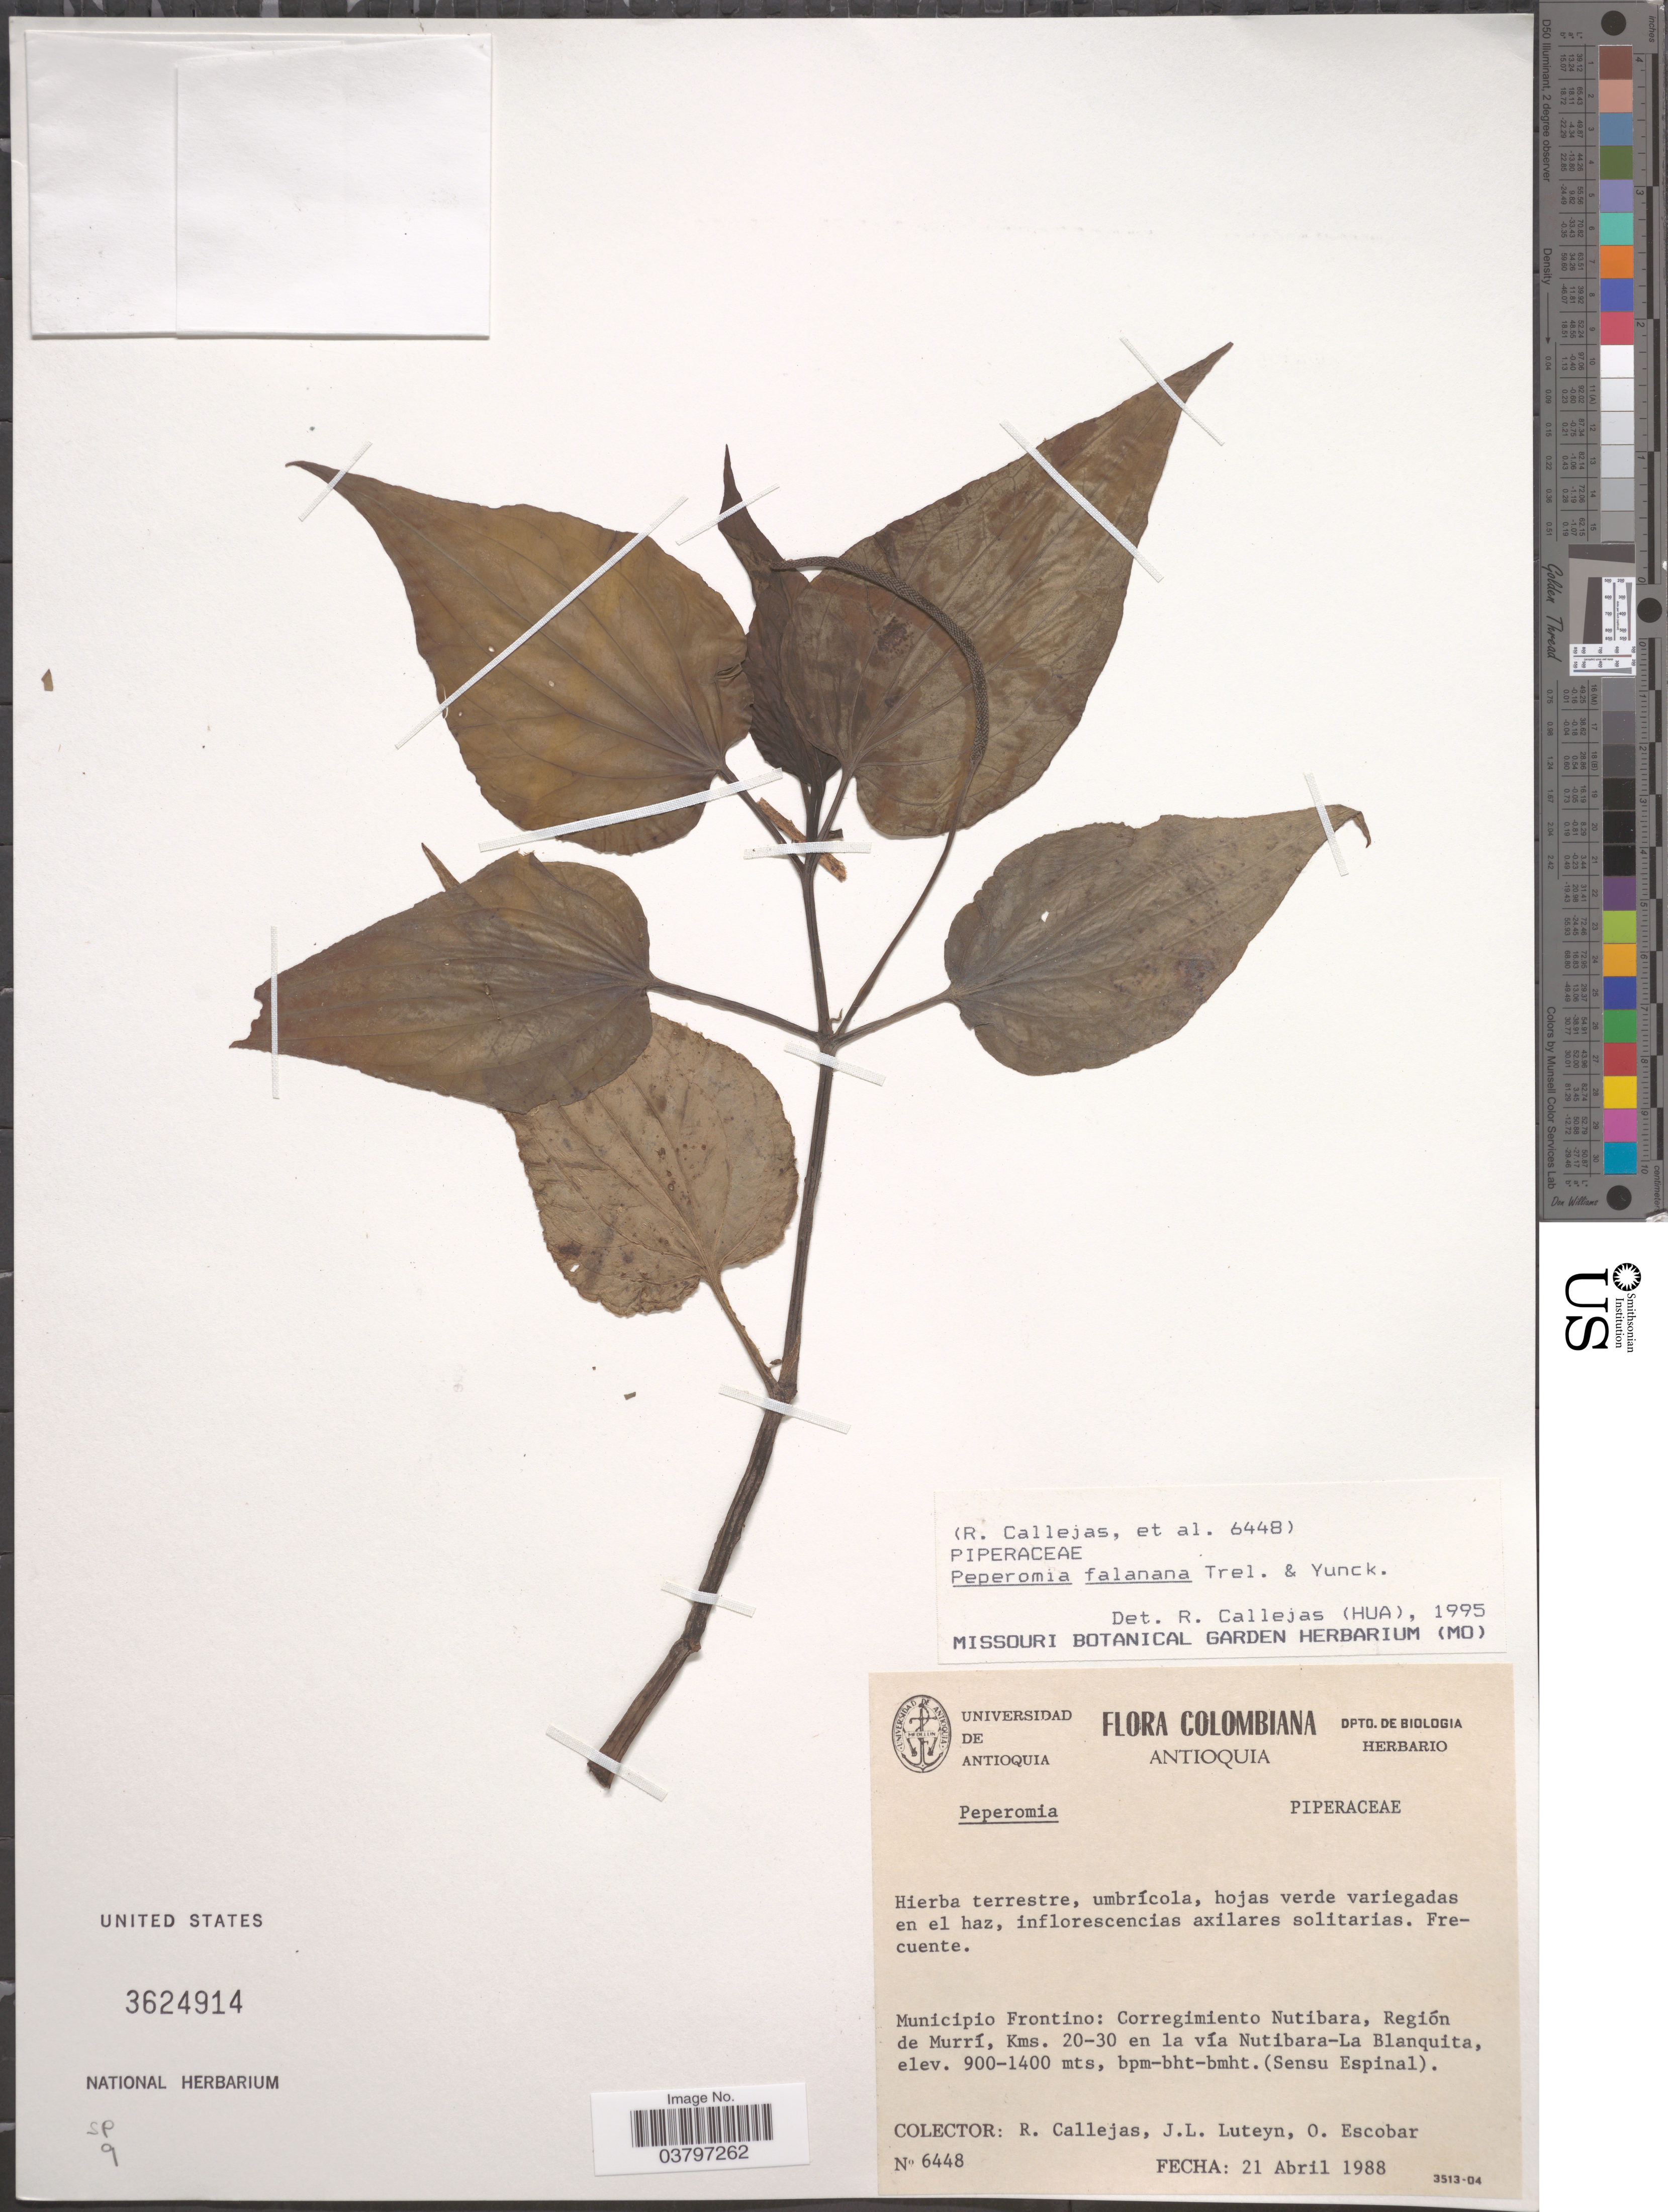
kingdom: Plantae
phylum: Tracheophyta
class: Magnoliopsida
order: Piperales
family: Piperaceae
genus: Peperomia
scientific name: Peperomia falanana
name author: Trel. & Yunck.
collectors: R. Callejas, J. Luteyn & O. Escobar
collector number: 6448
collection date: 1988-04-21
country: Colombia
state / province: Antioquia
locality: Municipio Frontino: Corregimiento Nutibara, Región de Murrí, Kms. 20-30 en la vía Nutibara-La Blanquita. (Sensu Espinal)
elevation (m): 900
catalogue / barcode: US 3624914